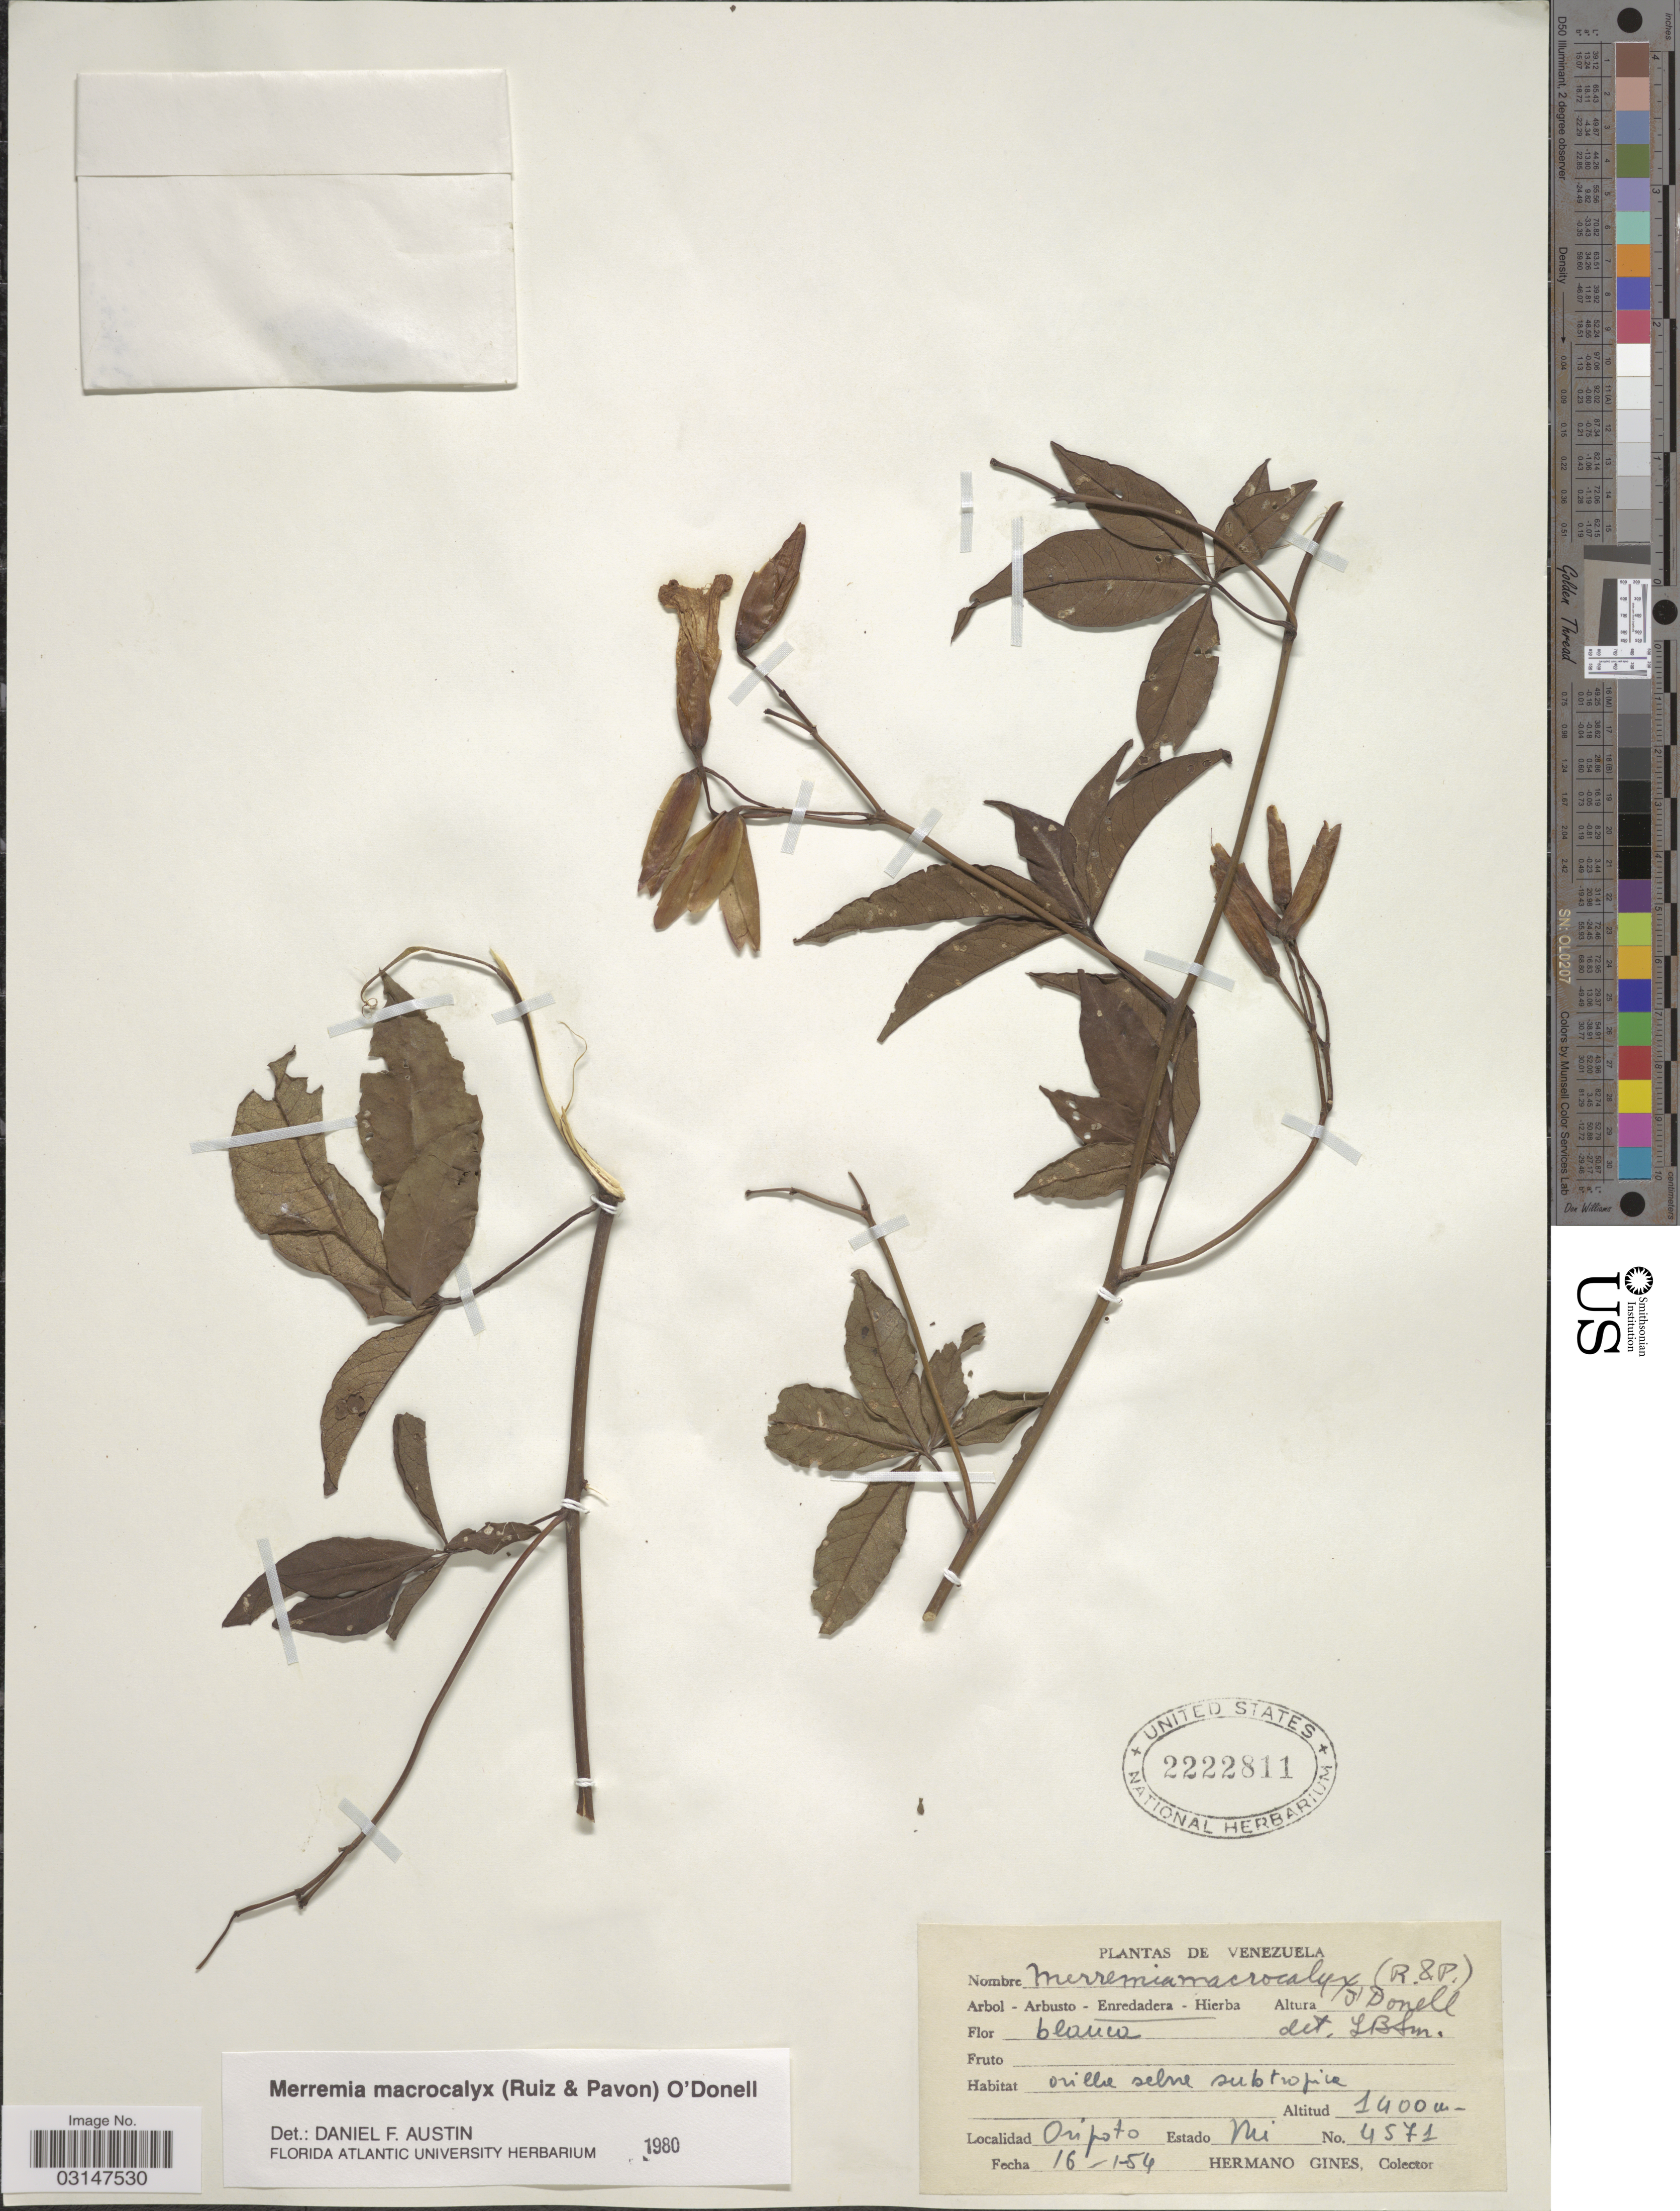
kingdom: Plantae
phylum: Tracheophyta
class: Magnoliopsida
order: Solanales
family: Convolvulaceae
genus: Distimake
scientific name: Distimake macrocalyx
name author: (Ruiz & Pav.) A. R. Simões & Staples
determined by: Strong, Mark T., (BOT), Smithsonian Institution - National Museum of Natural History (UNITED STATES)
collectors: Bro. Gines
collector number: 4571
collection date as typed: Transcribed d/m/y: 16/1/54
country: Venezuela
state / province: Miranda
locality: Oripoto.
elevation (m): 1400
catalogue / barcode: US 2222811